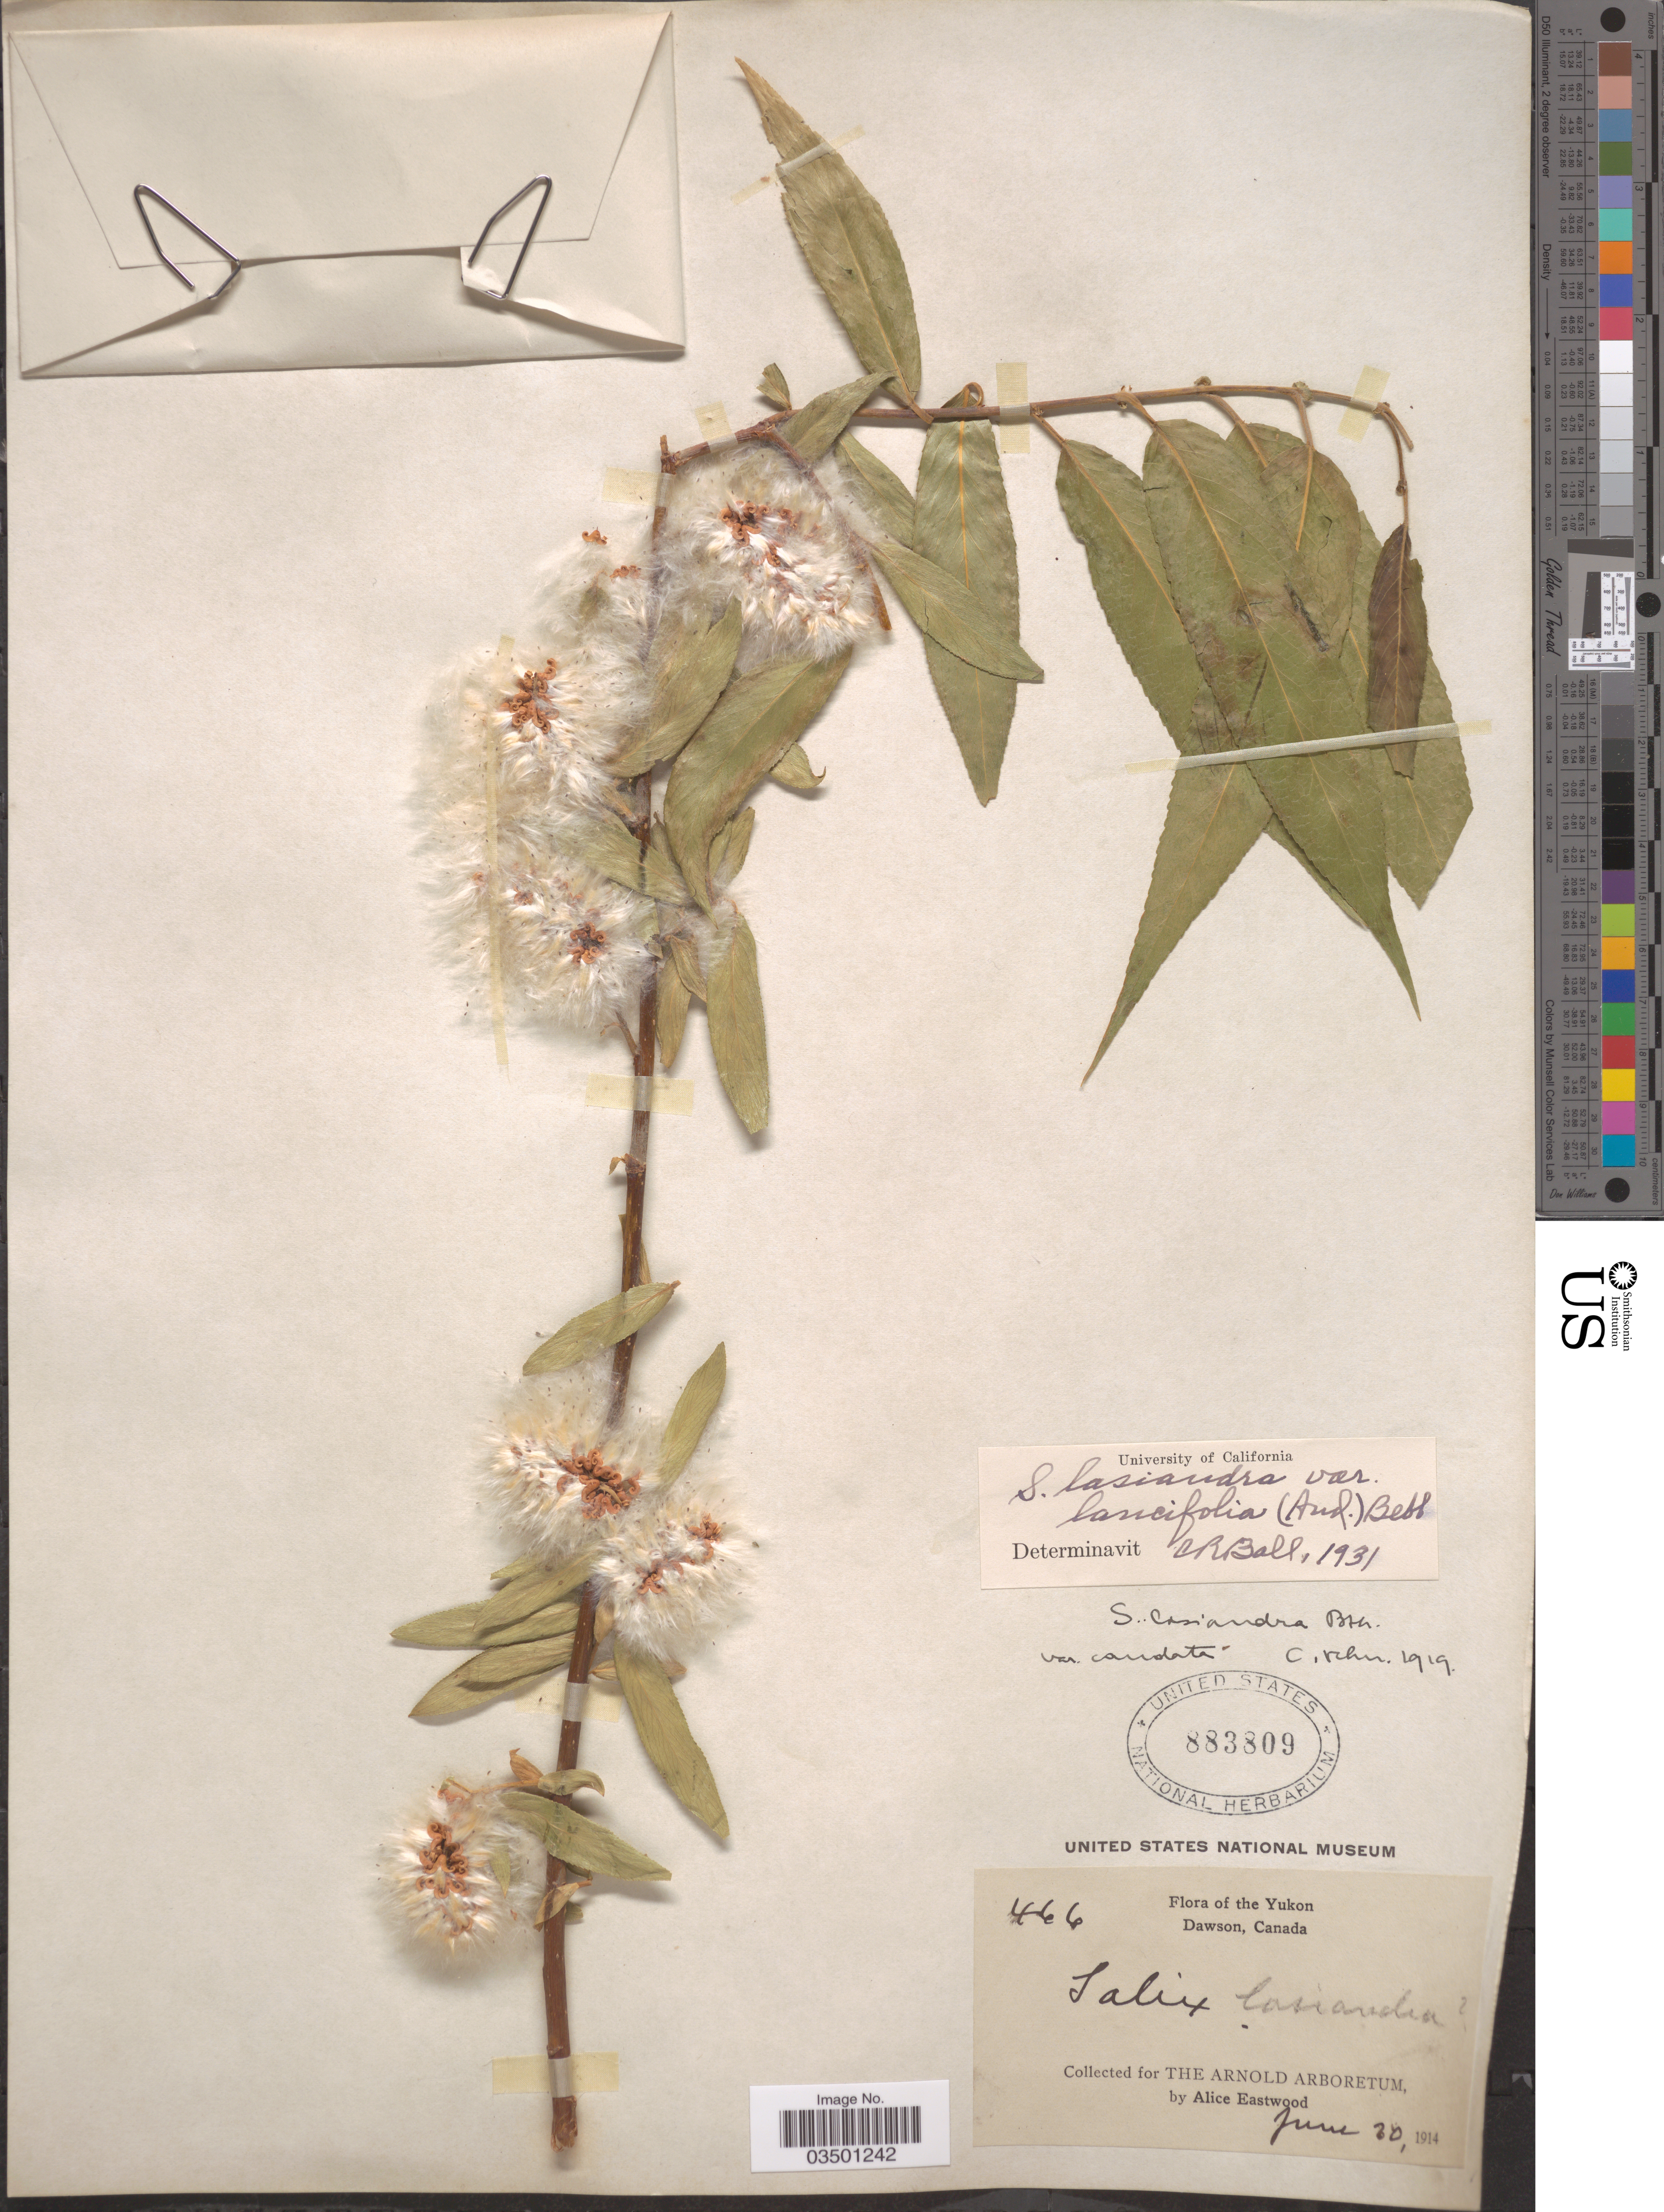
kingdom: Plantae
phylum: Tracheophyta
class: Magnoliopsida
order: Malpighiales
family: Salicaceae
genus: Salix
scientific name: Salix lasiandra var. lancifolia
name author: Bebb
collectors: A. Eastwood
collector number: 466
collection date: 1914-06-30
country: Canada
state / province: Yukon Territory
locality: Yukon. Dawson.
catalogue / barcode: US 883809